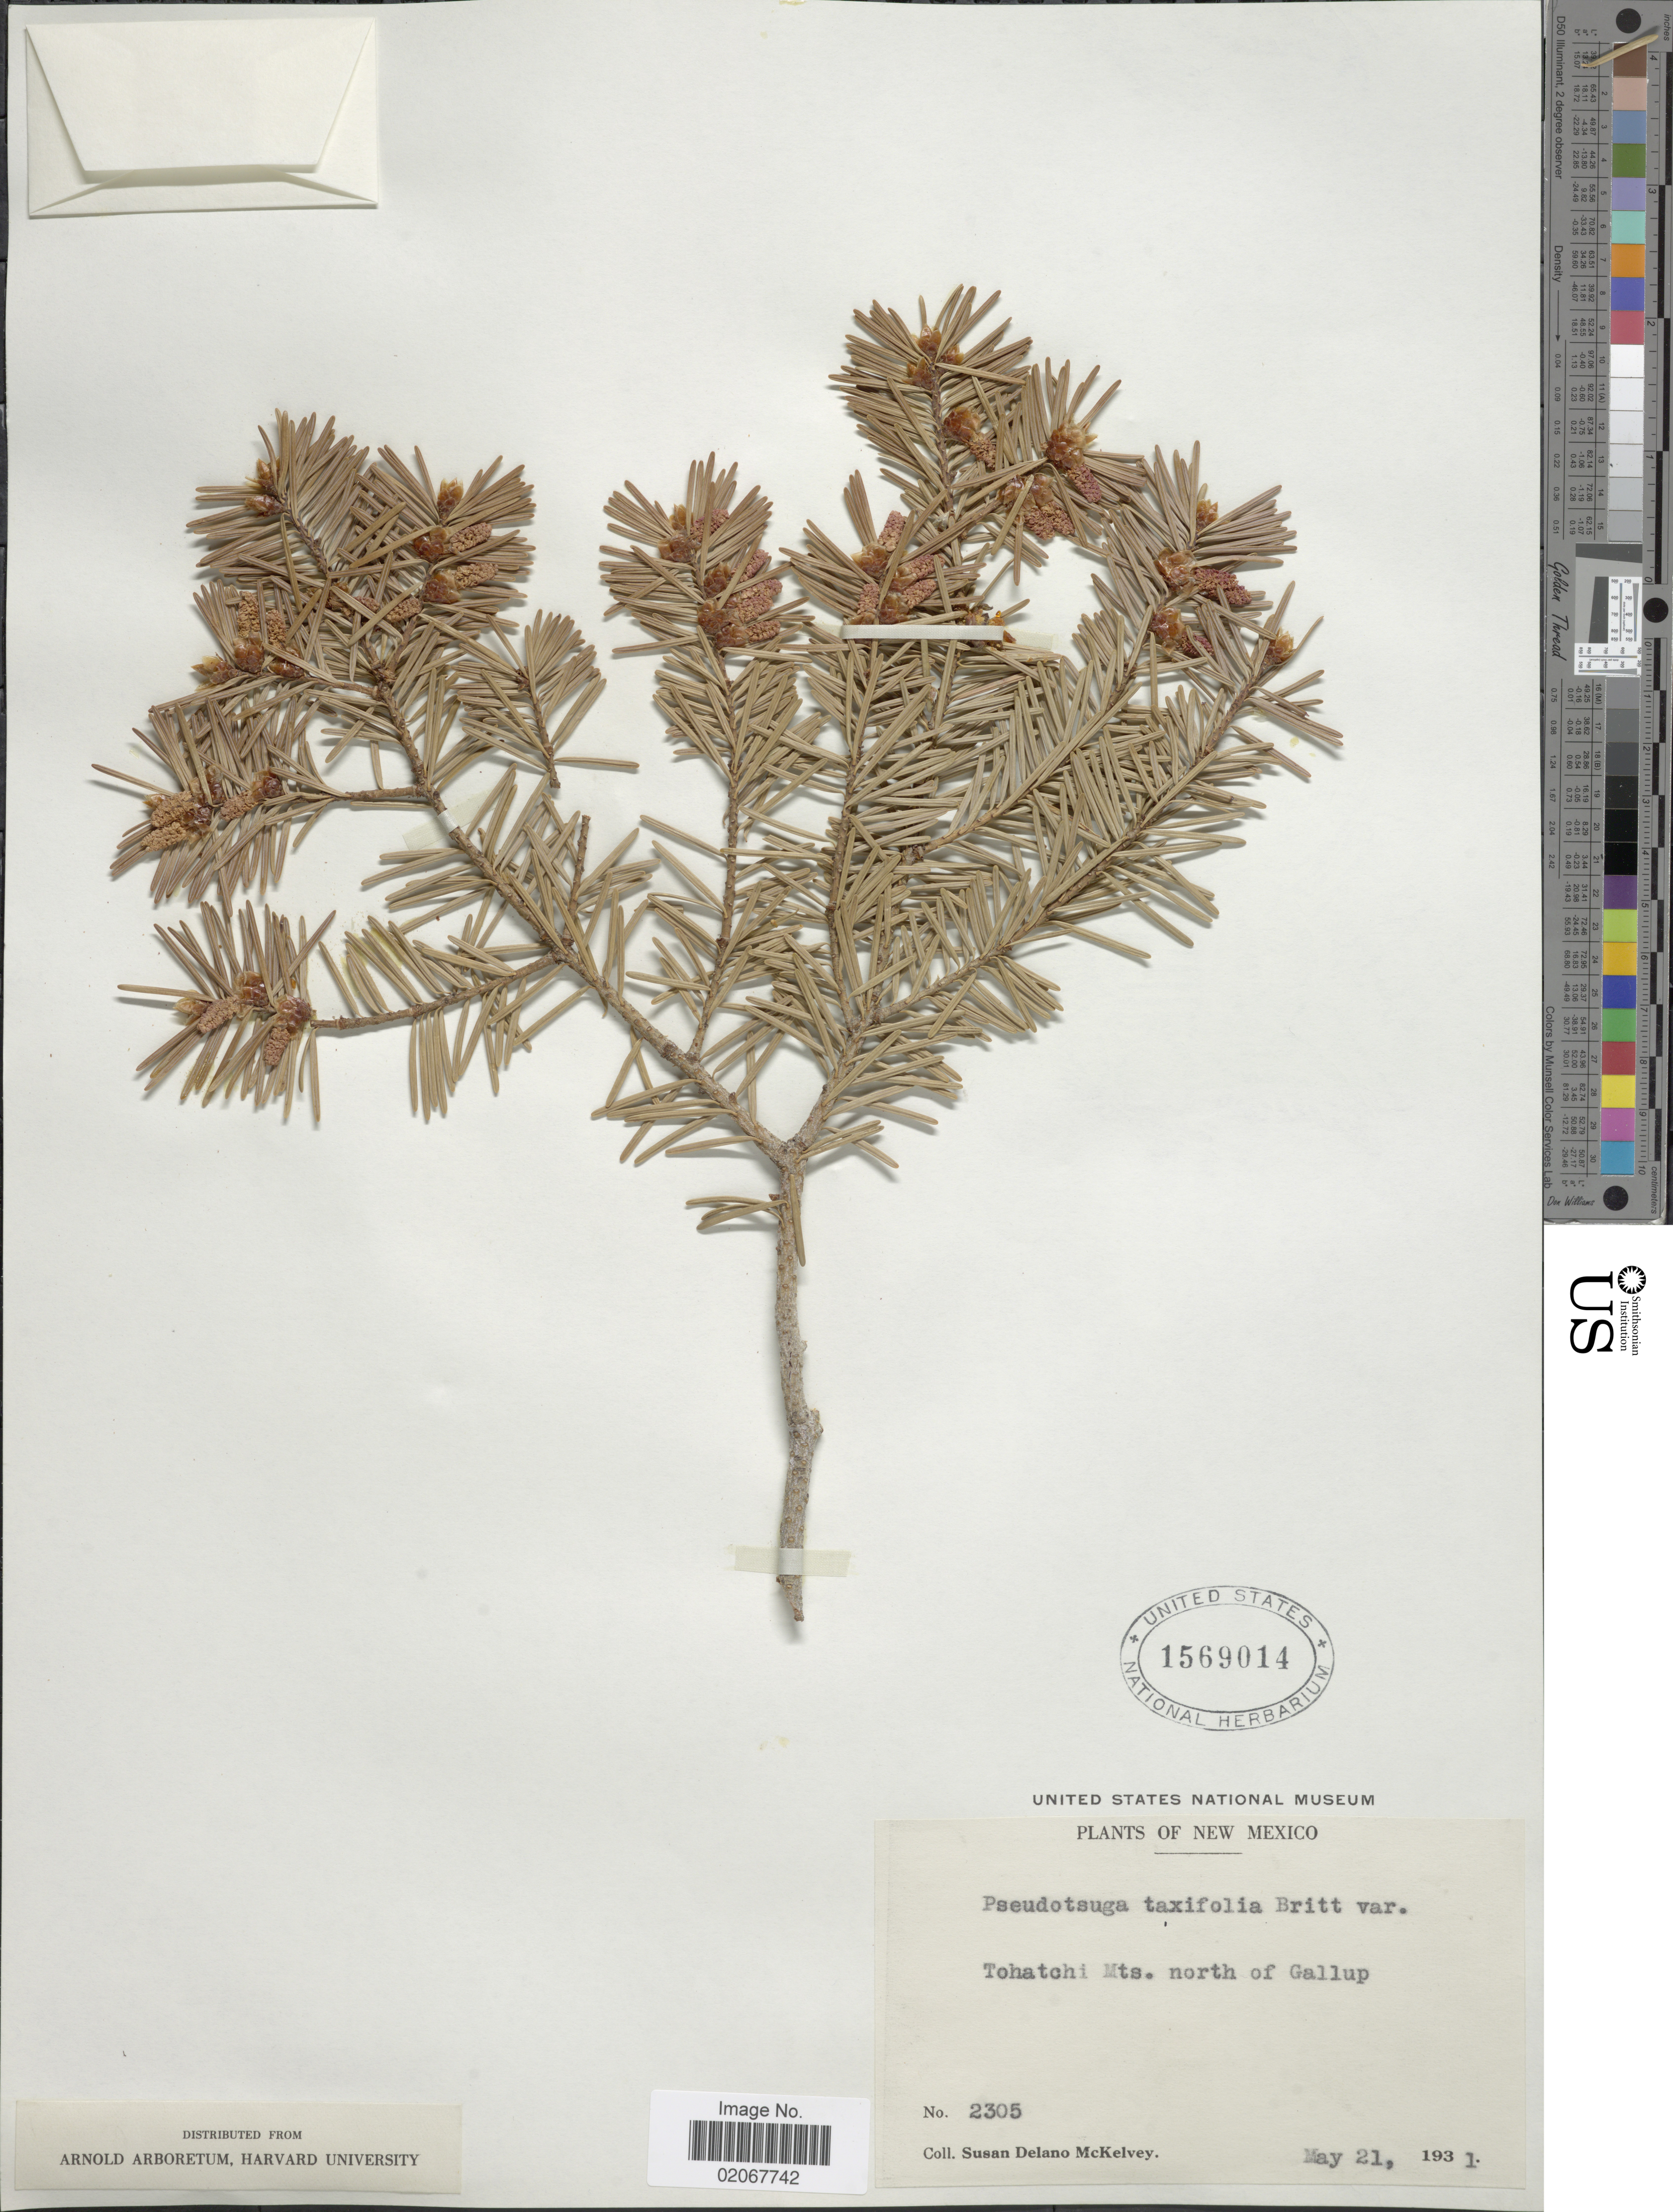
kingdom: Plantae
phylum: Tracheophyta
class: Pinopsida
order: Pinales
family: Pinaceae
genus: Pseudotsuga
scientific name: Pseudotsuga menziesii var. glauca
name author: (Beissn.) Franco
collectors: S. A. McKelvey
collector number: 2305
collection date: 1931-05-21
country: United States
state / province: New Mexico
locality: Tohatchi Mts, north of Gallup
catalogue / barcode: US 1569014